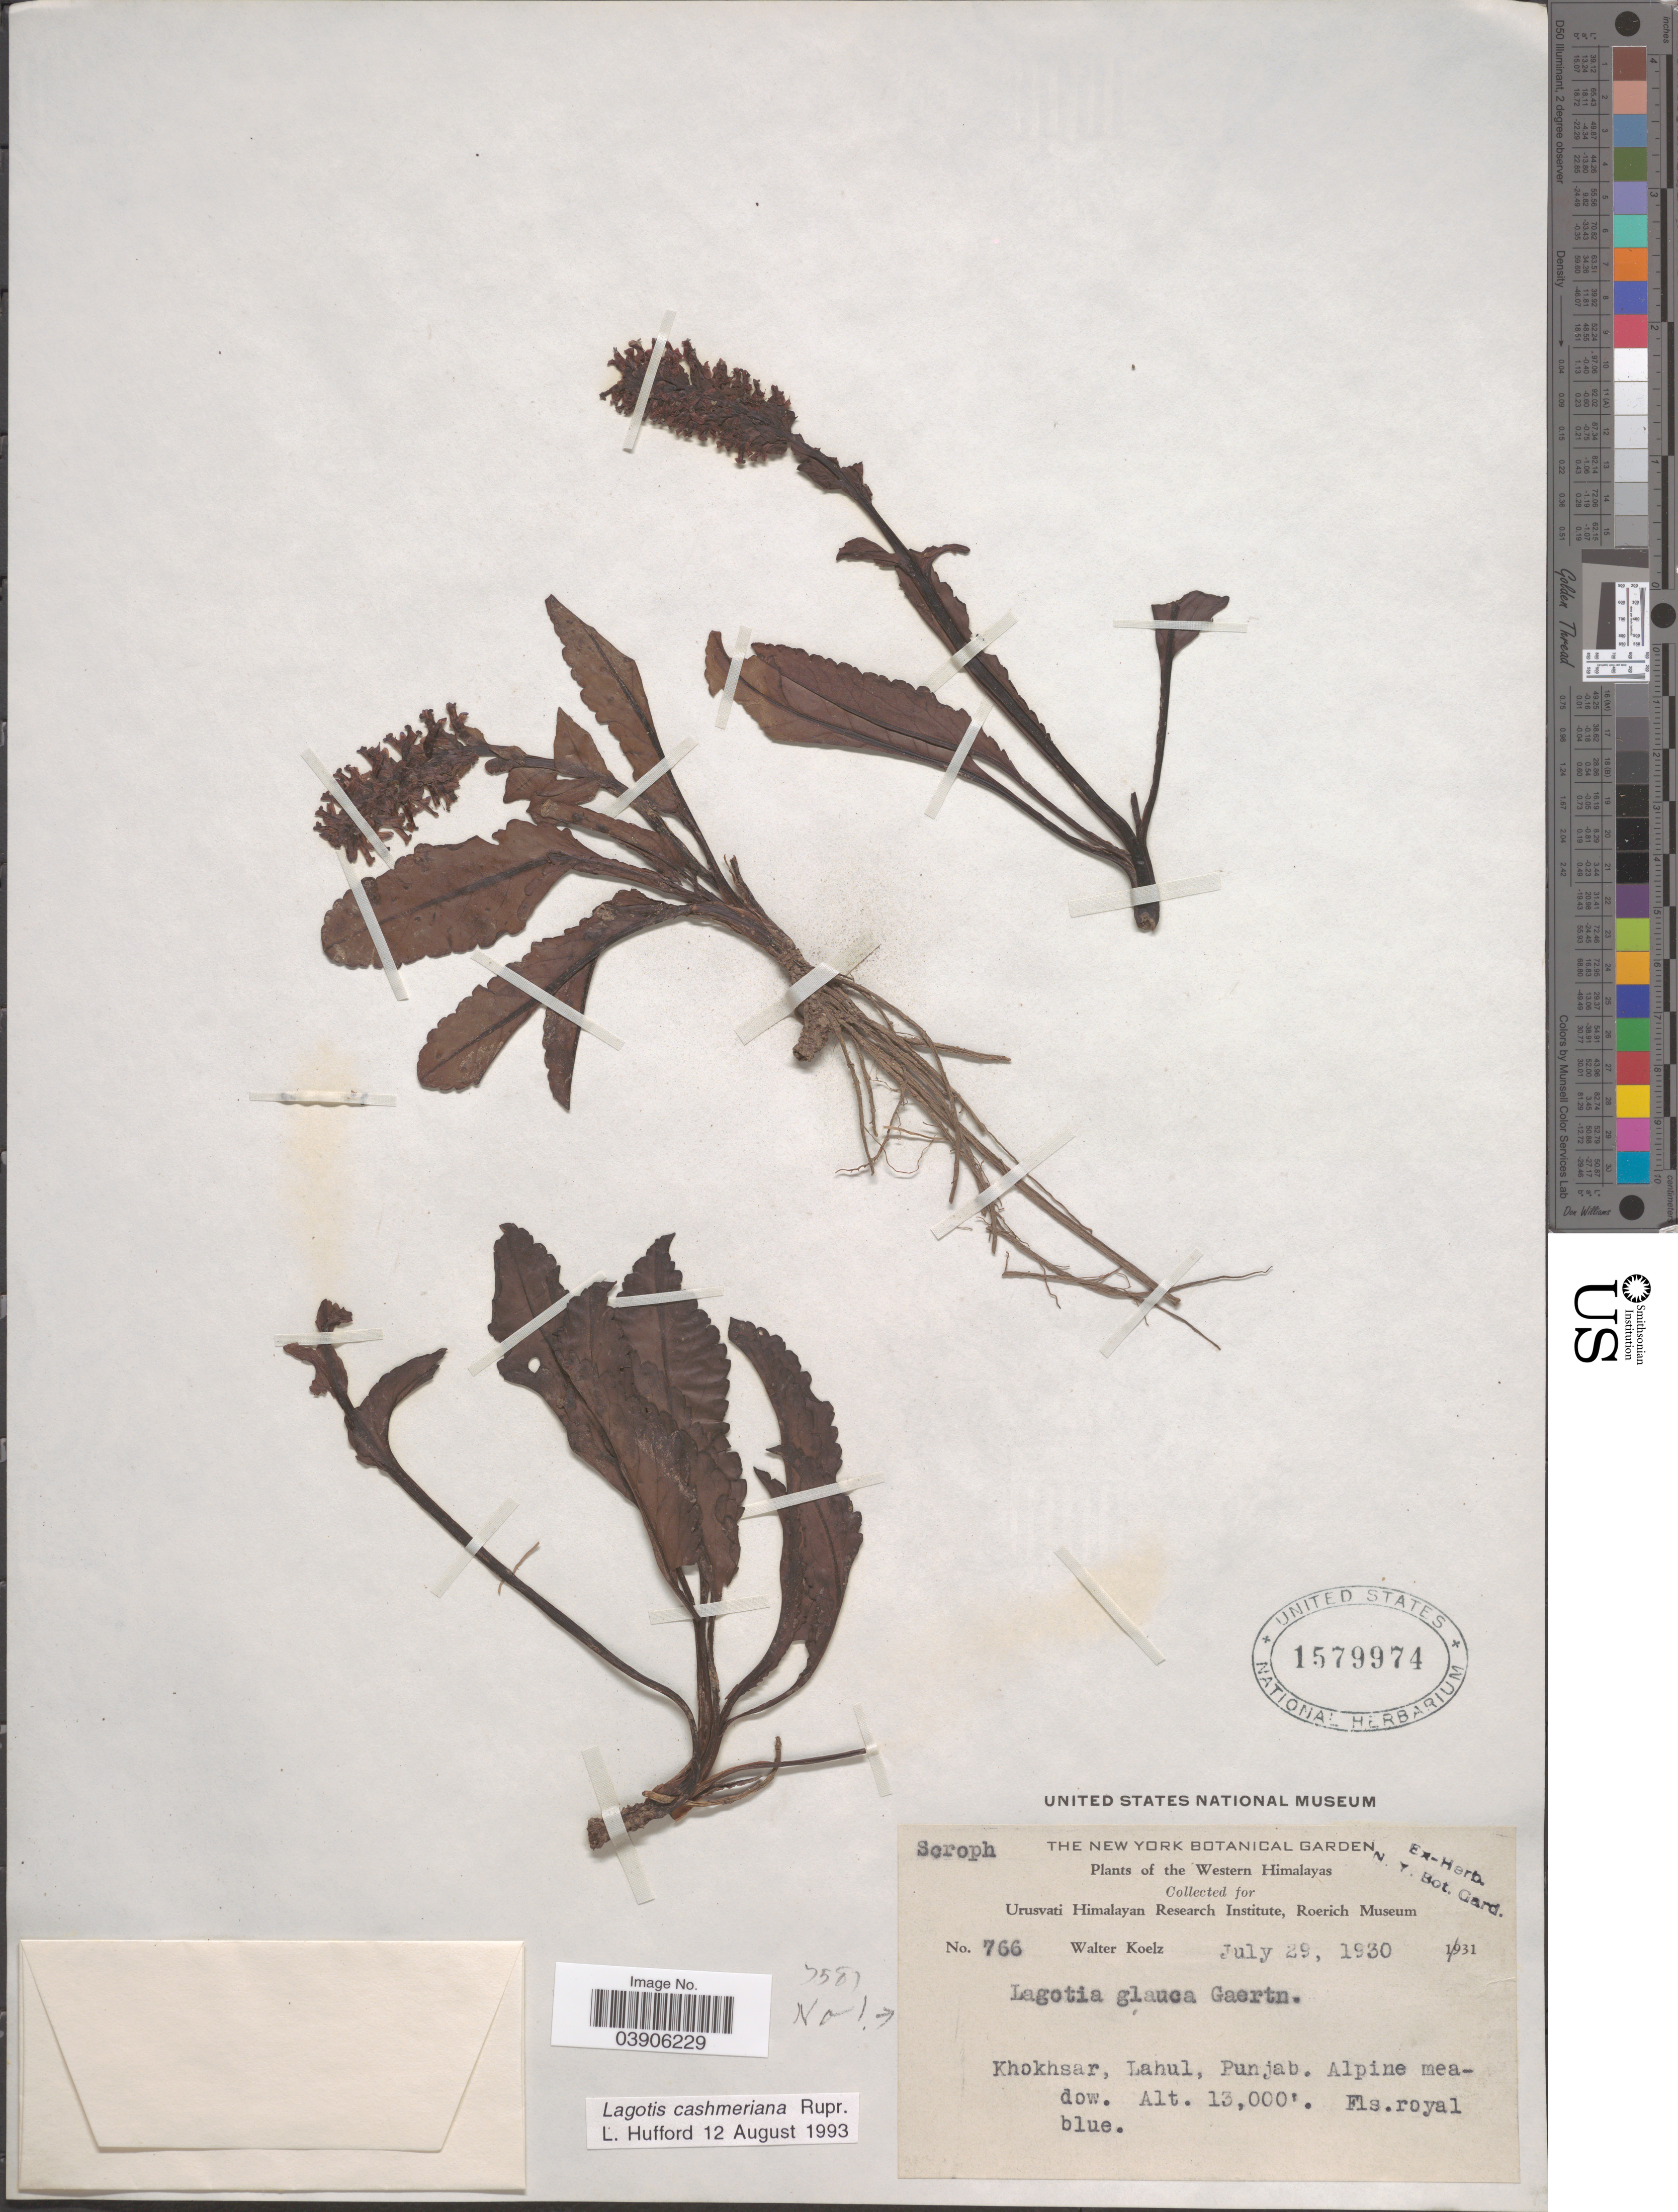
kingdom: Plantae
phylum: Tracheophyta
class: Magnoliopsida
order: Lamiales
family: Plantaginaceae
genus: Lagotis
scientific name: Lagotis cashmeriana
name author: Rupr.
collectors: W. N. Koelz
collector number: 766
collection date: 1930-07-29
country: India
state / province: Punjab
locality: Western Himalaya. Khokhsar, Lahul, Punjab.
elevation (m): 3962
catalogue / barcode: US 1579974